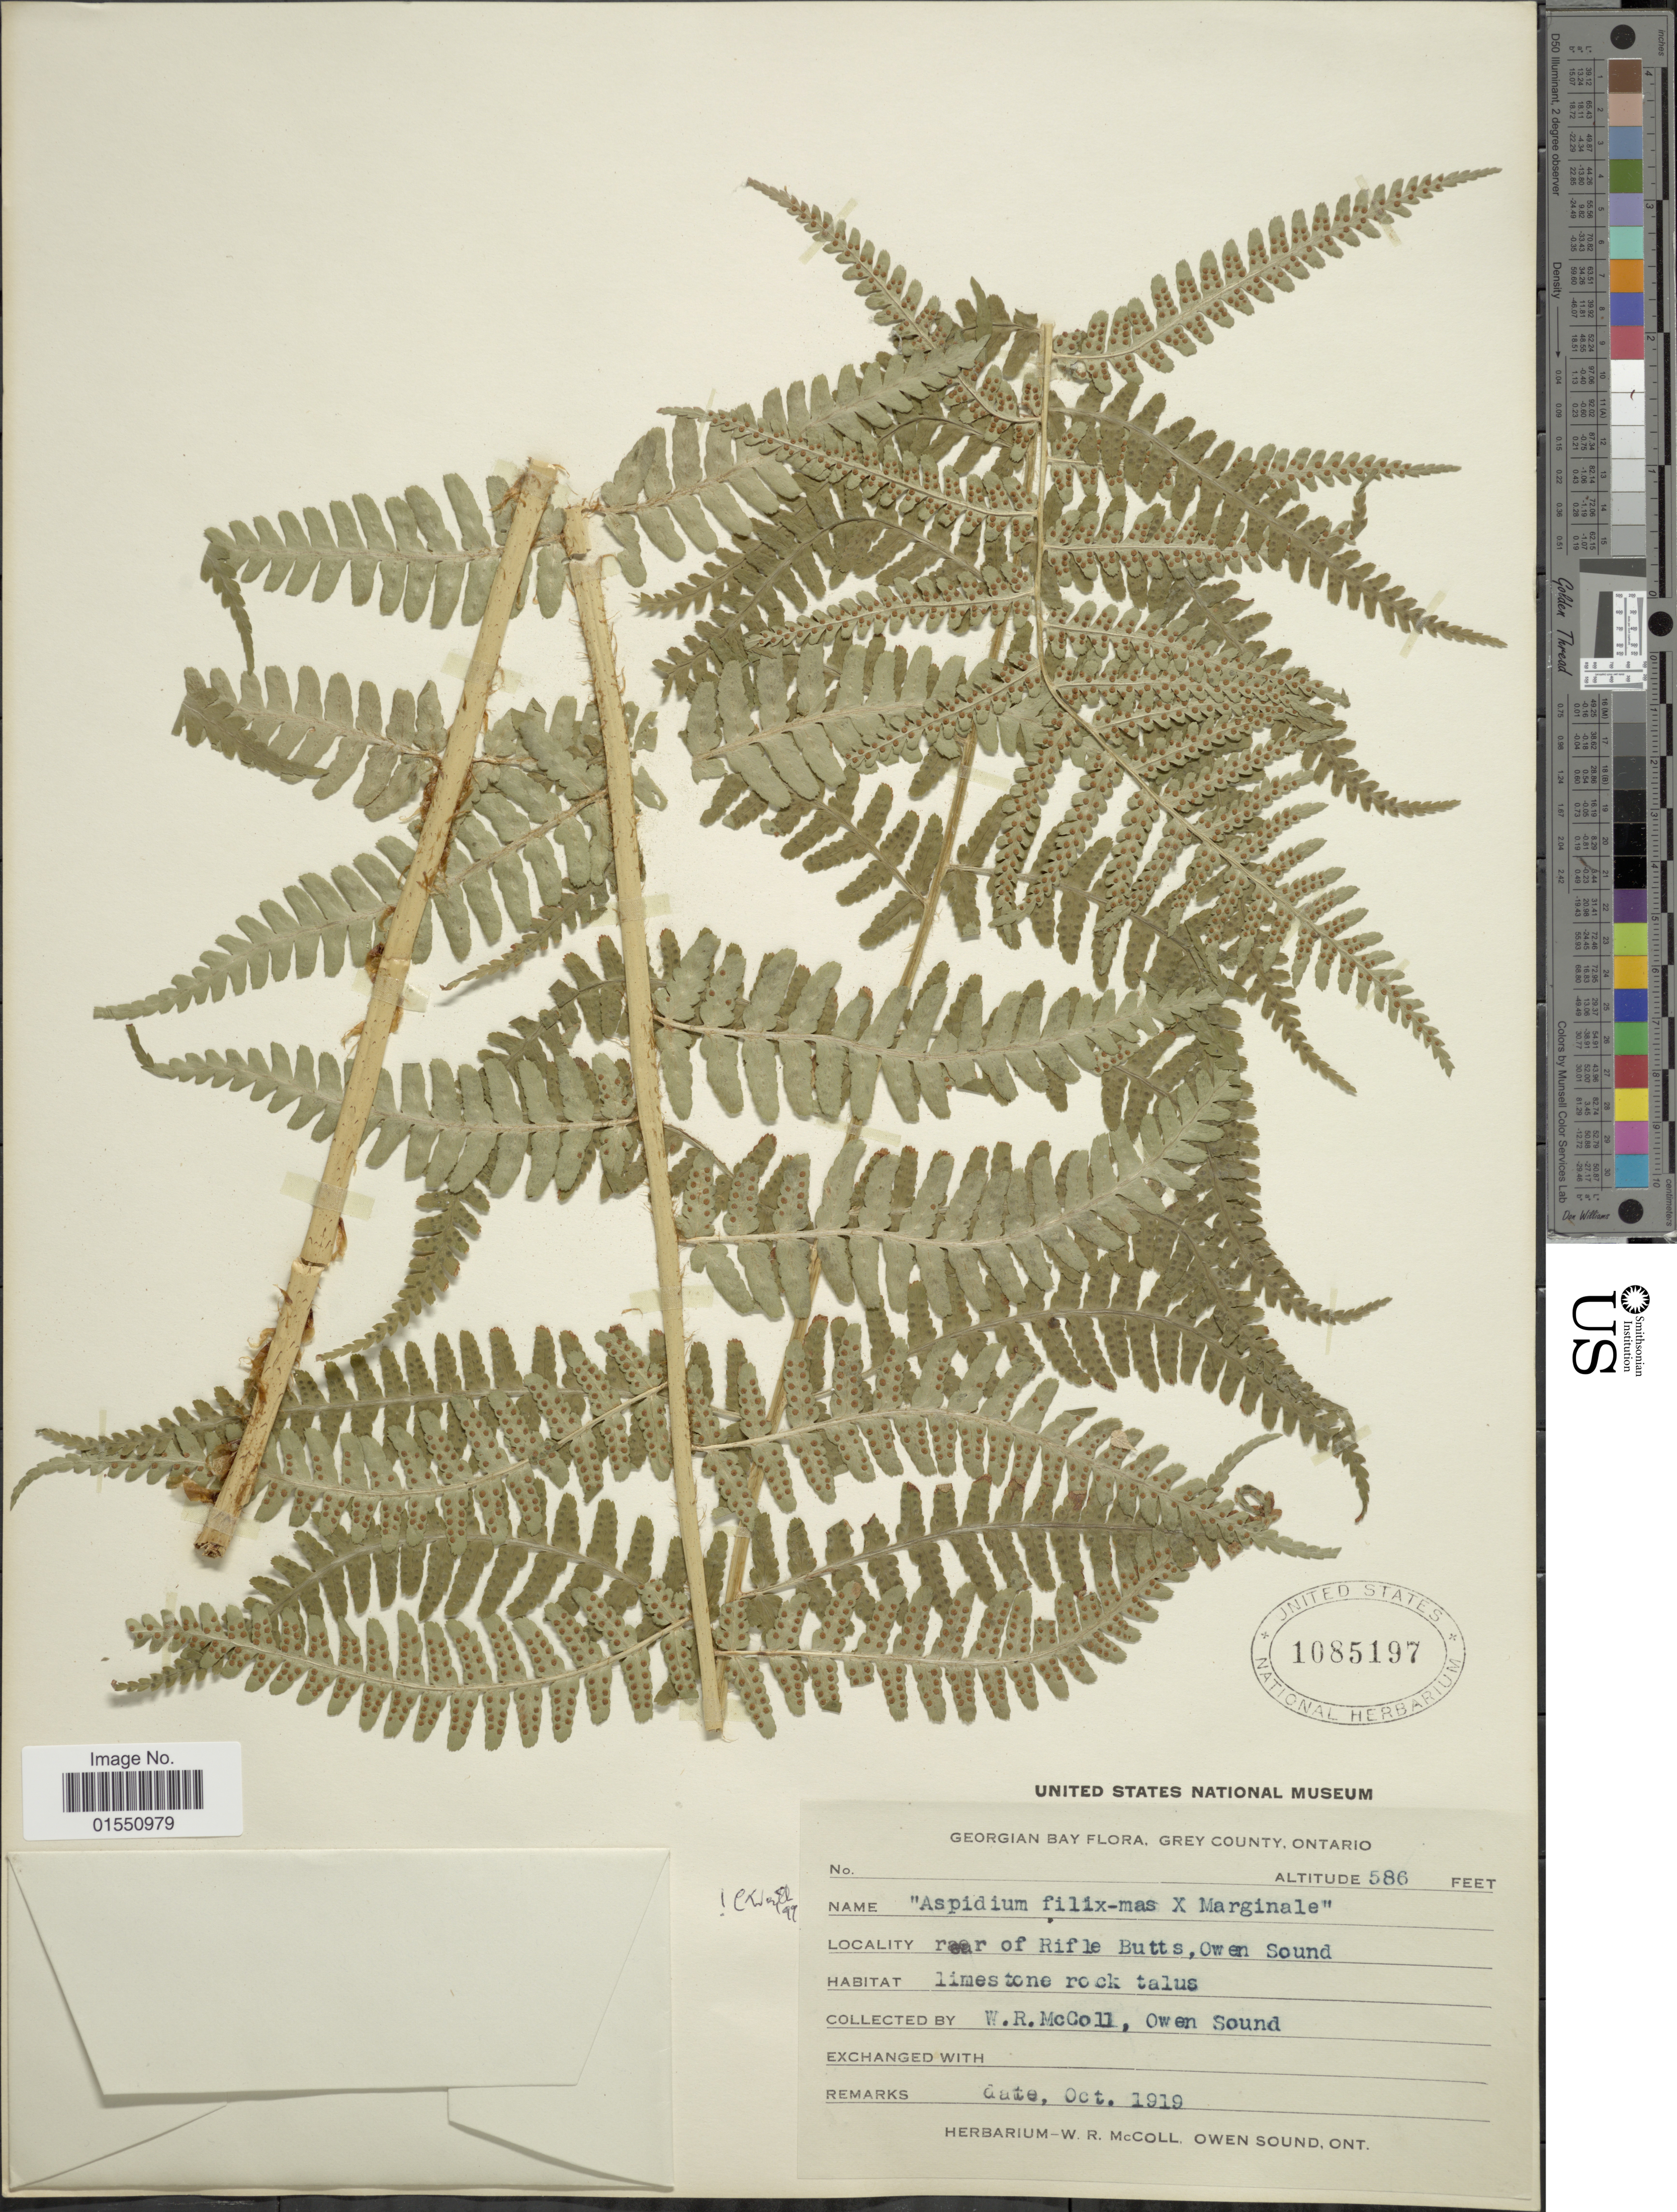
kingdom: Plantae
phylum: Tracheophyta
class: Polypodiopsida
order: Polypodiales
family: Dryopteridaceae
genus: Dryopteris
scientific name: Dryopteris filix-mas x D. marginalis (L.) A. Gray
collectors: W. McColl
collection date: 1919-10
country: Canada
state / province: Ontario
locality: Georgian Bay Flora, Grey County. Rear of Rifle Butts, Owen Sound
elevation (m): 179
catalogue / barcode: US 1085197